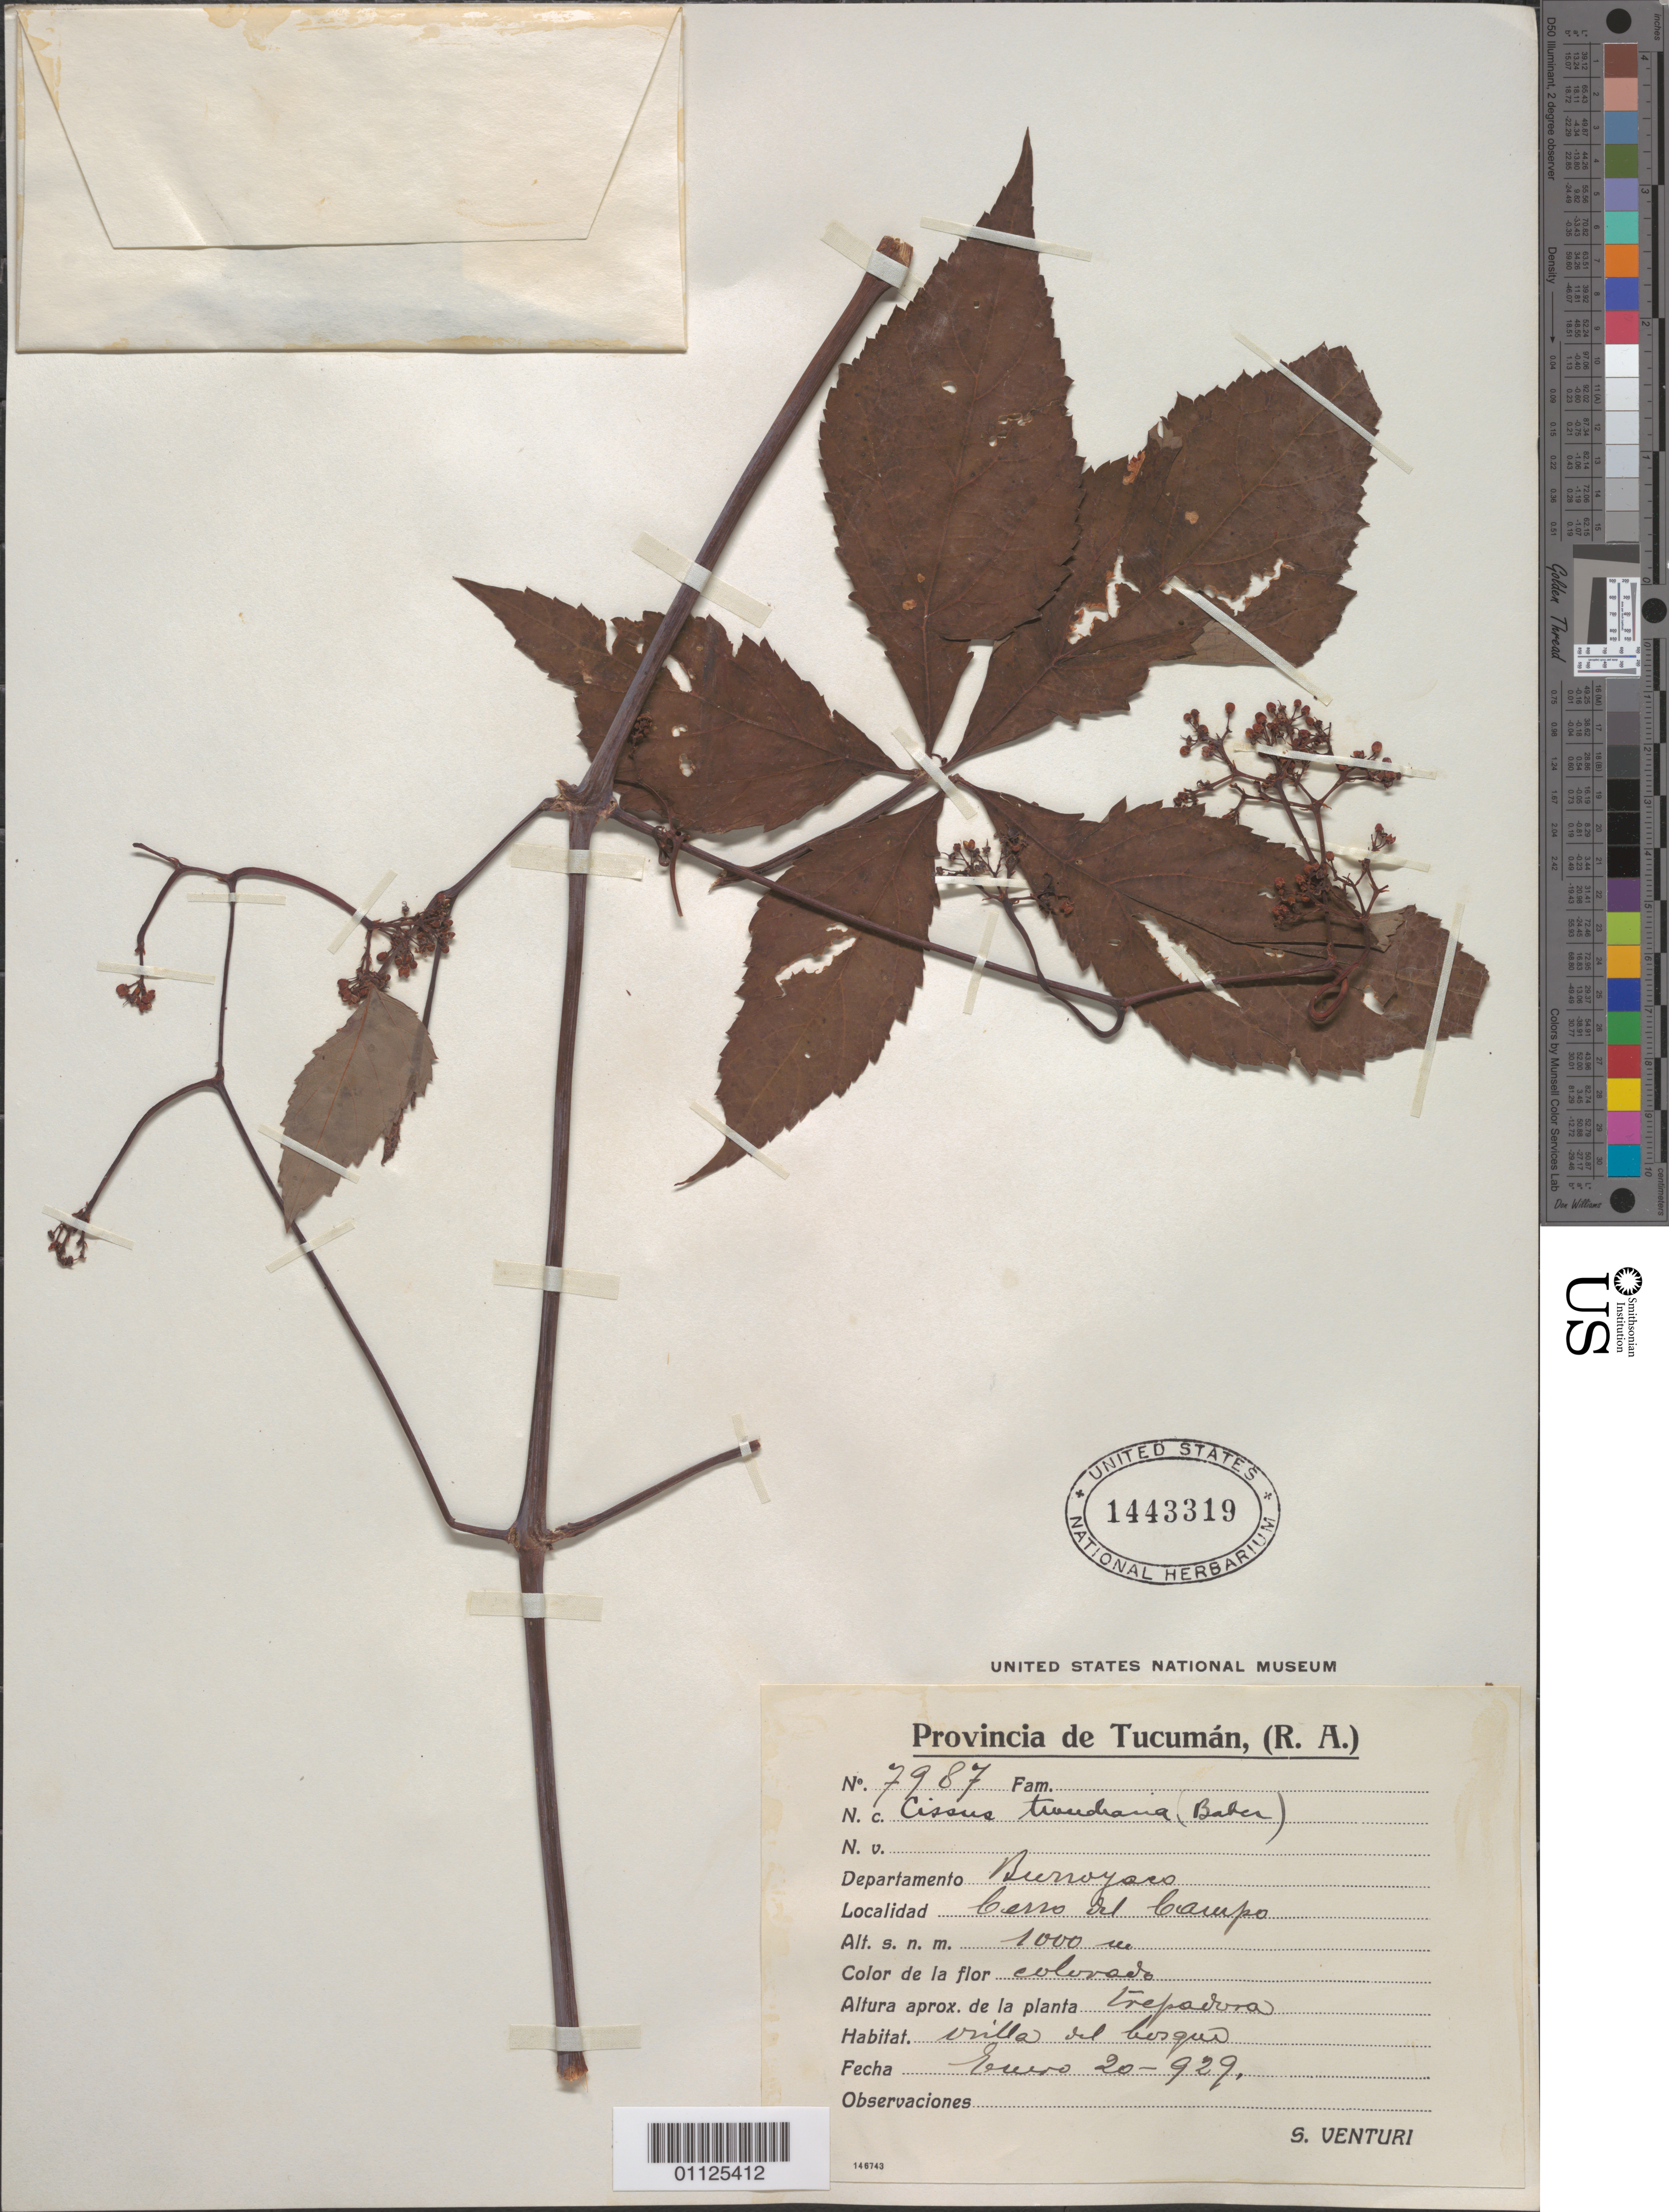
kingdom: Plantae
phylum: Tracheophyta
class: Magnoliopsida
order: Vitales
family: Vitaceae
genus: Clematicissus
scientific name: Clematicissus tweedieana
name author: (Baker) Lombardi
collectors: S. Venturi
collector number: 7987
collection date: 1929-01-20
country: Argentina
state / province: Tucumán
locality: Dept. Burruyacu.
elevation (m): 1000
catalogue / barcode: US 1443319